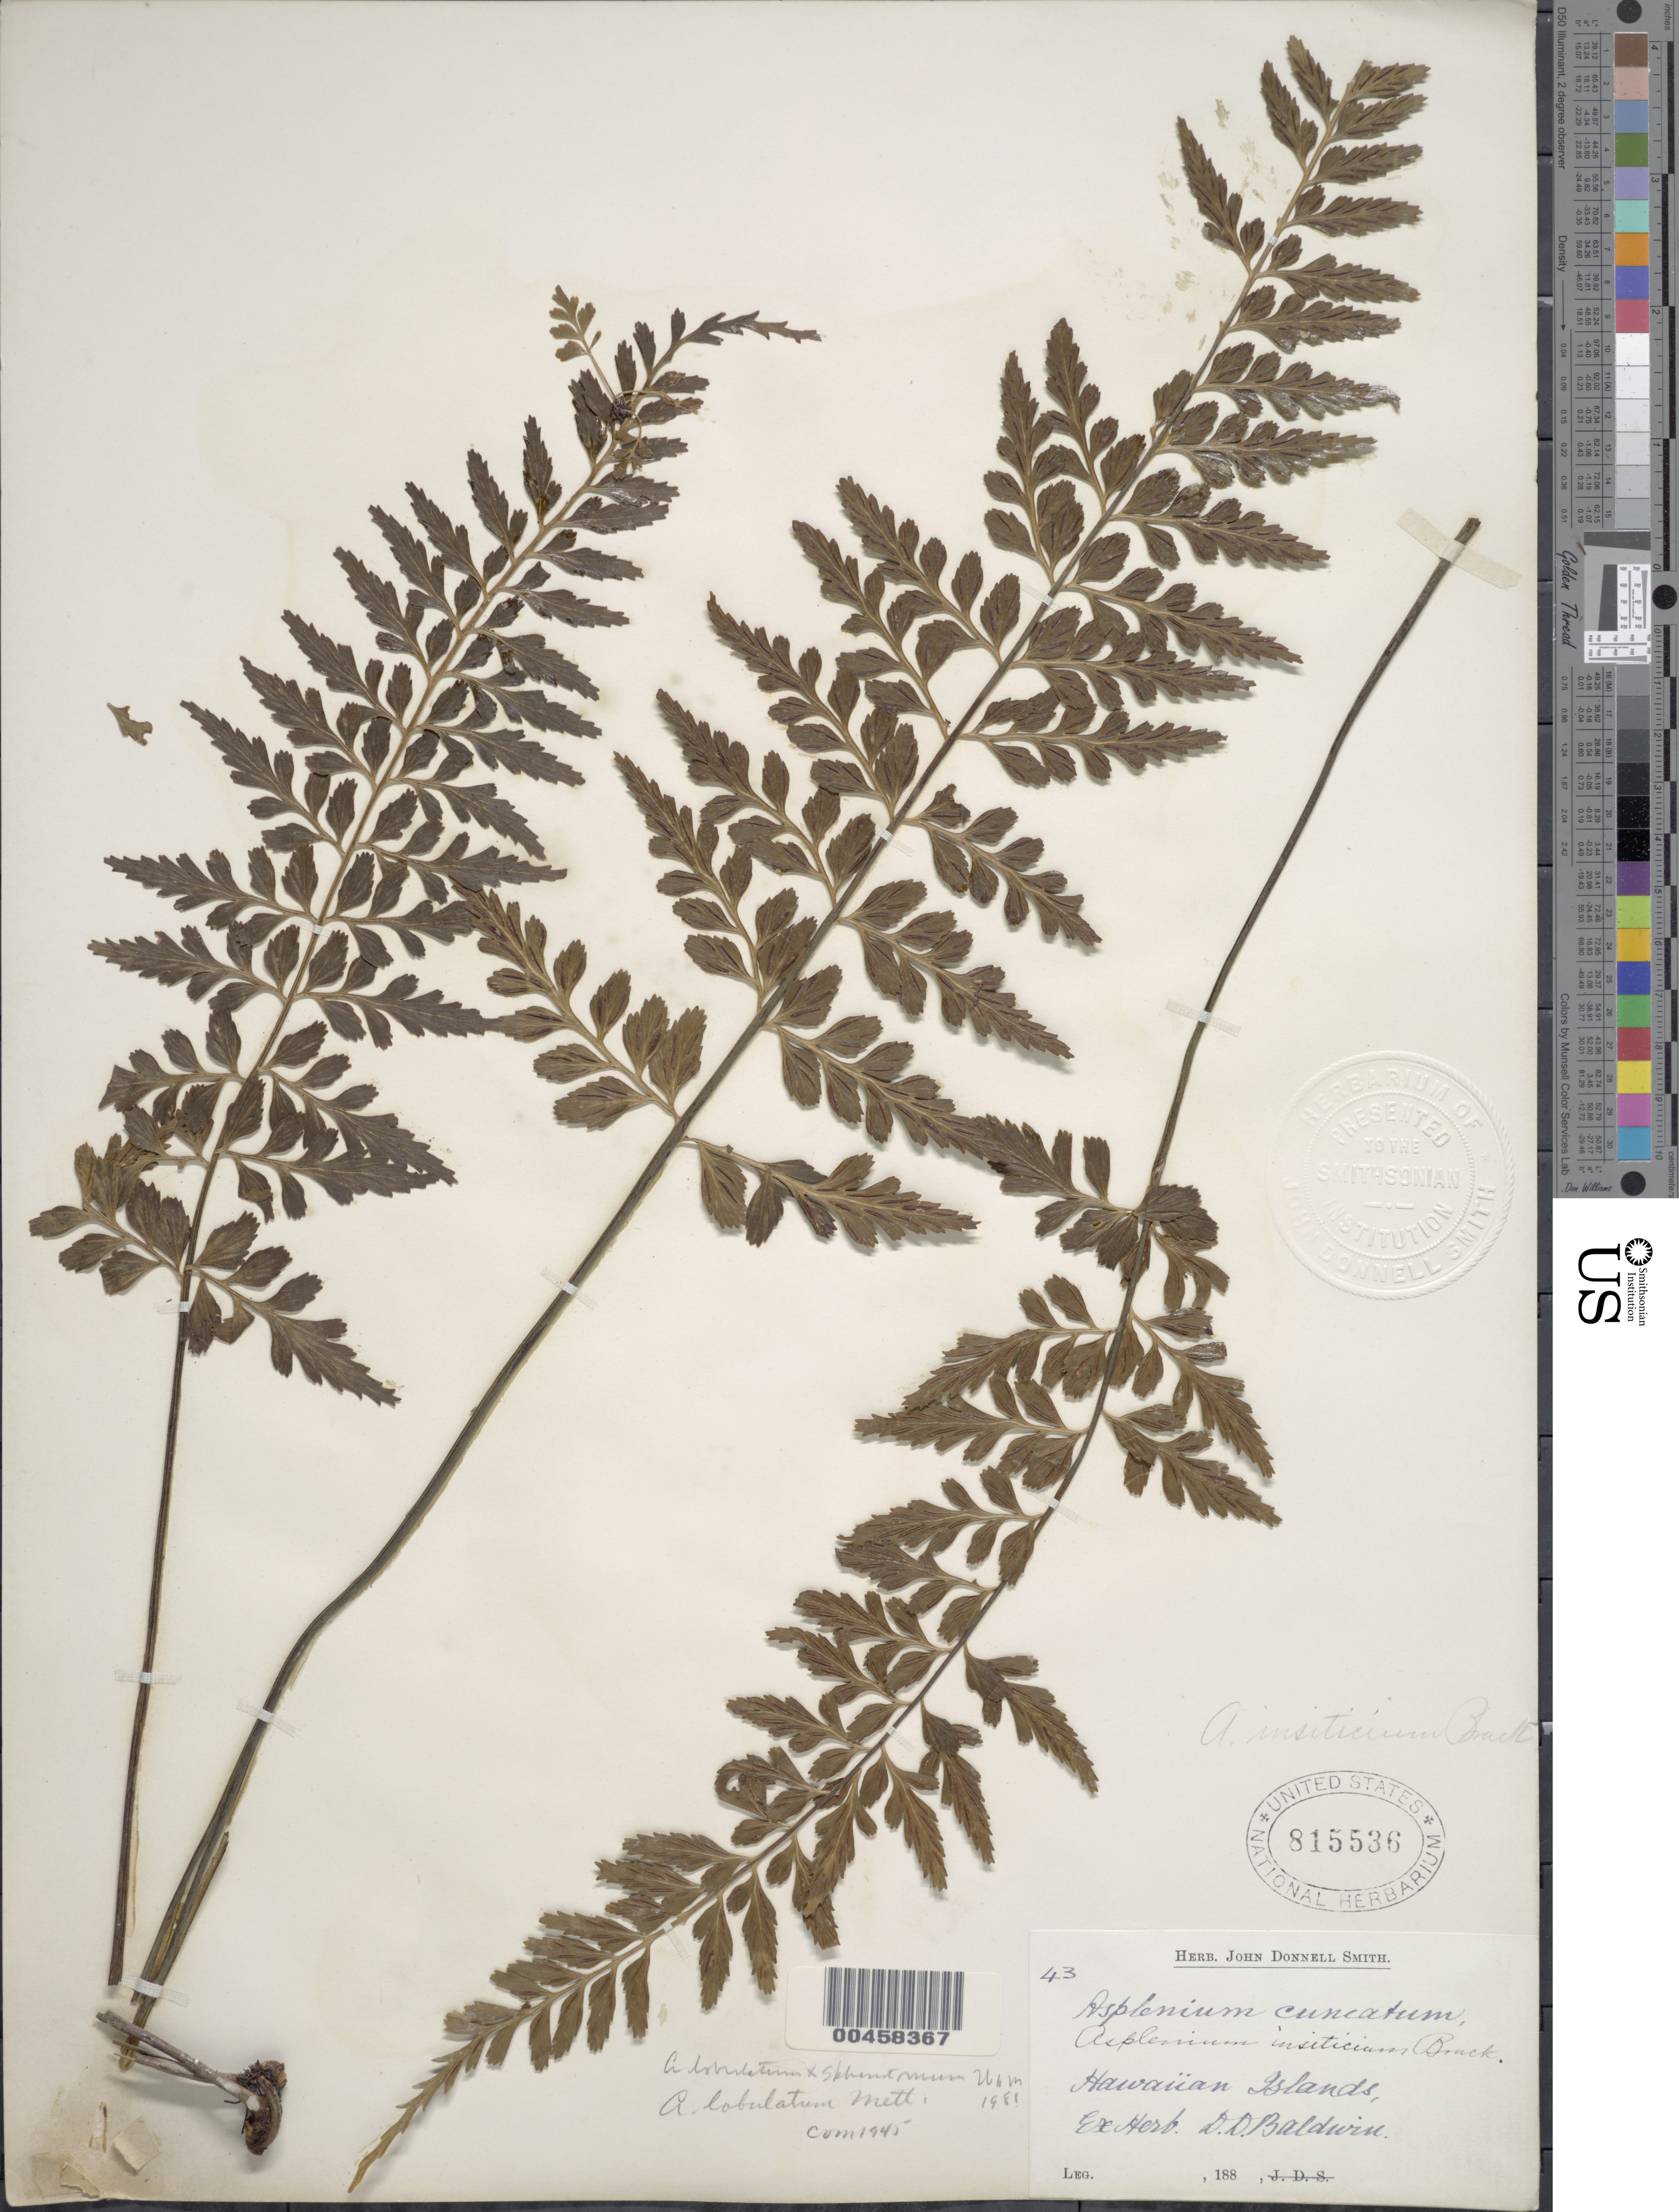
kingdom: Plantae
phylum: Tracheophyta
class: Polypodiopsida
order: Polypodiales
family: Aspleniaceae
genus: Asplenium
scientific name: Asplenium lobulatum x A. sphenotomum Hillebr.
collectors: D. Baldwin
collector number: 43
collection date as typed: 188-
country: United States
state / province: Hawaii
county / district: Hawaii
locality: Hawaiian Islands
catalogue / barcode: US 815536